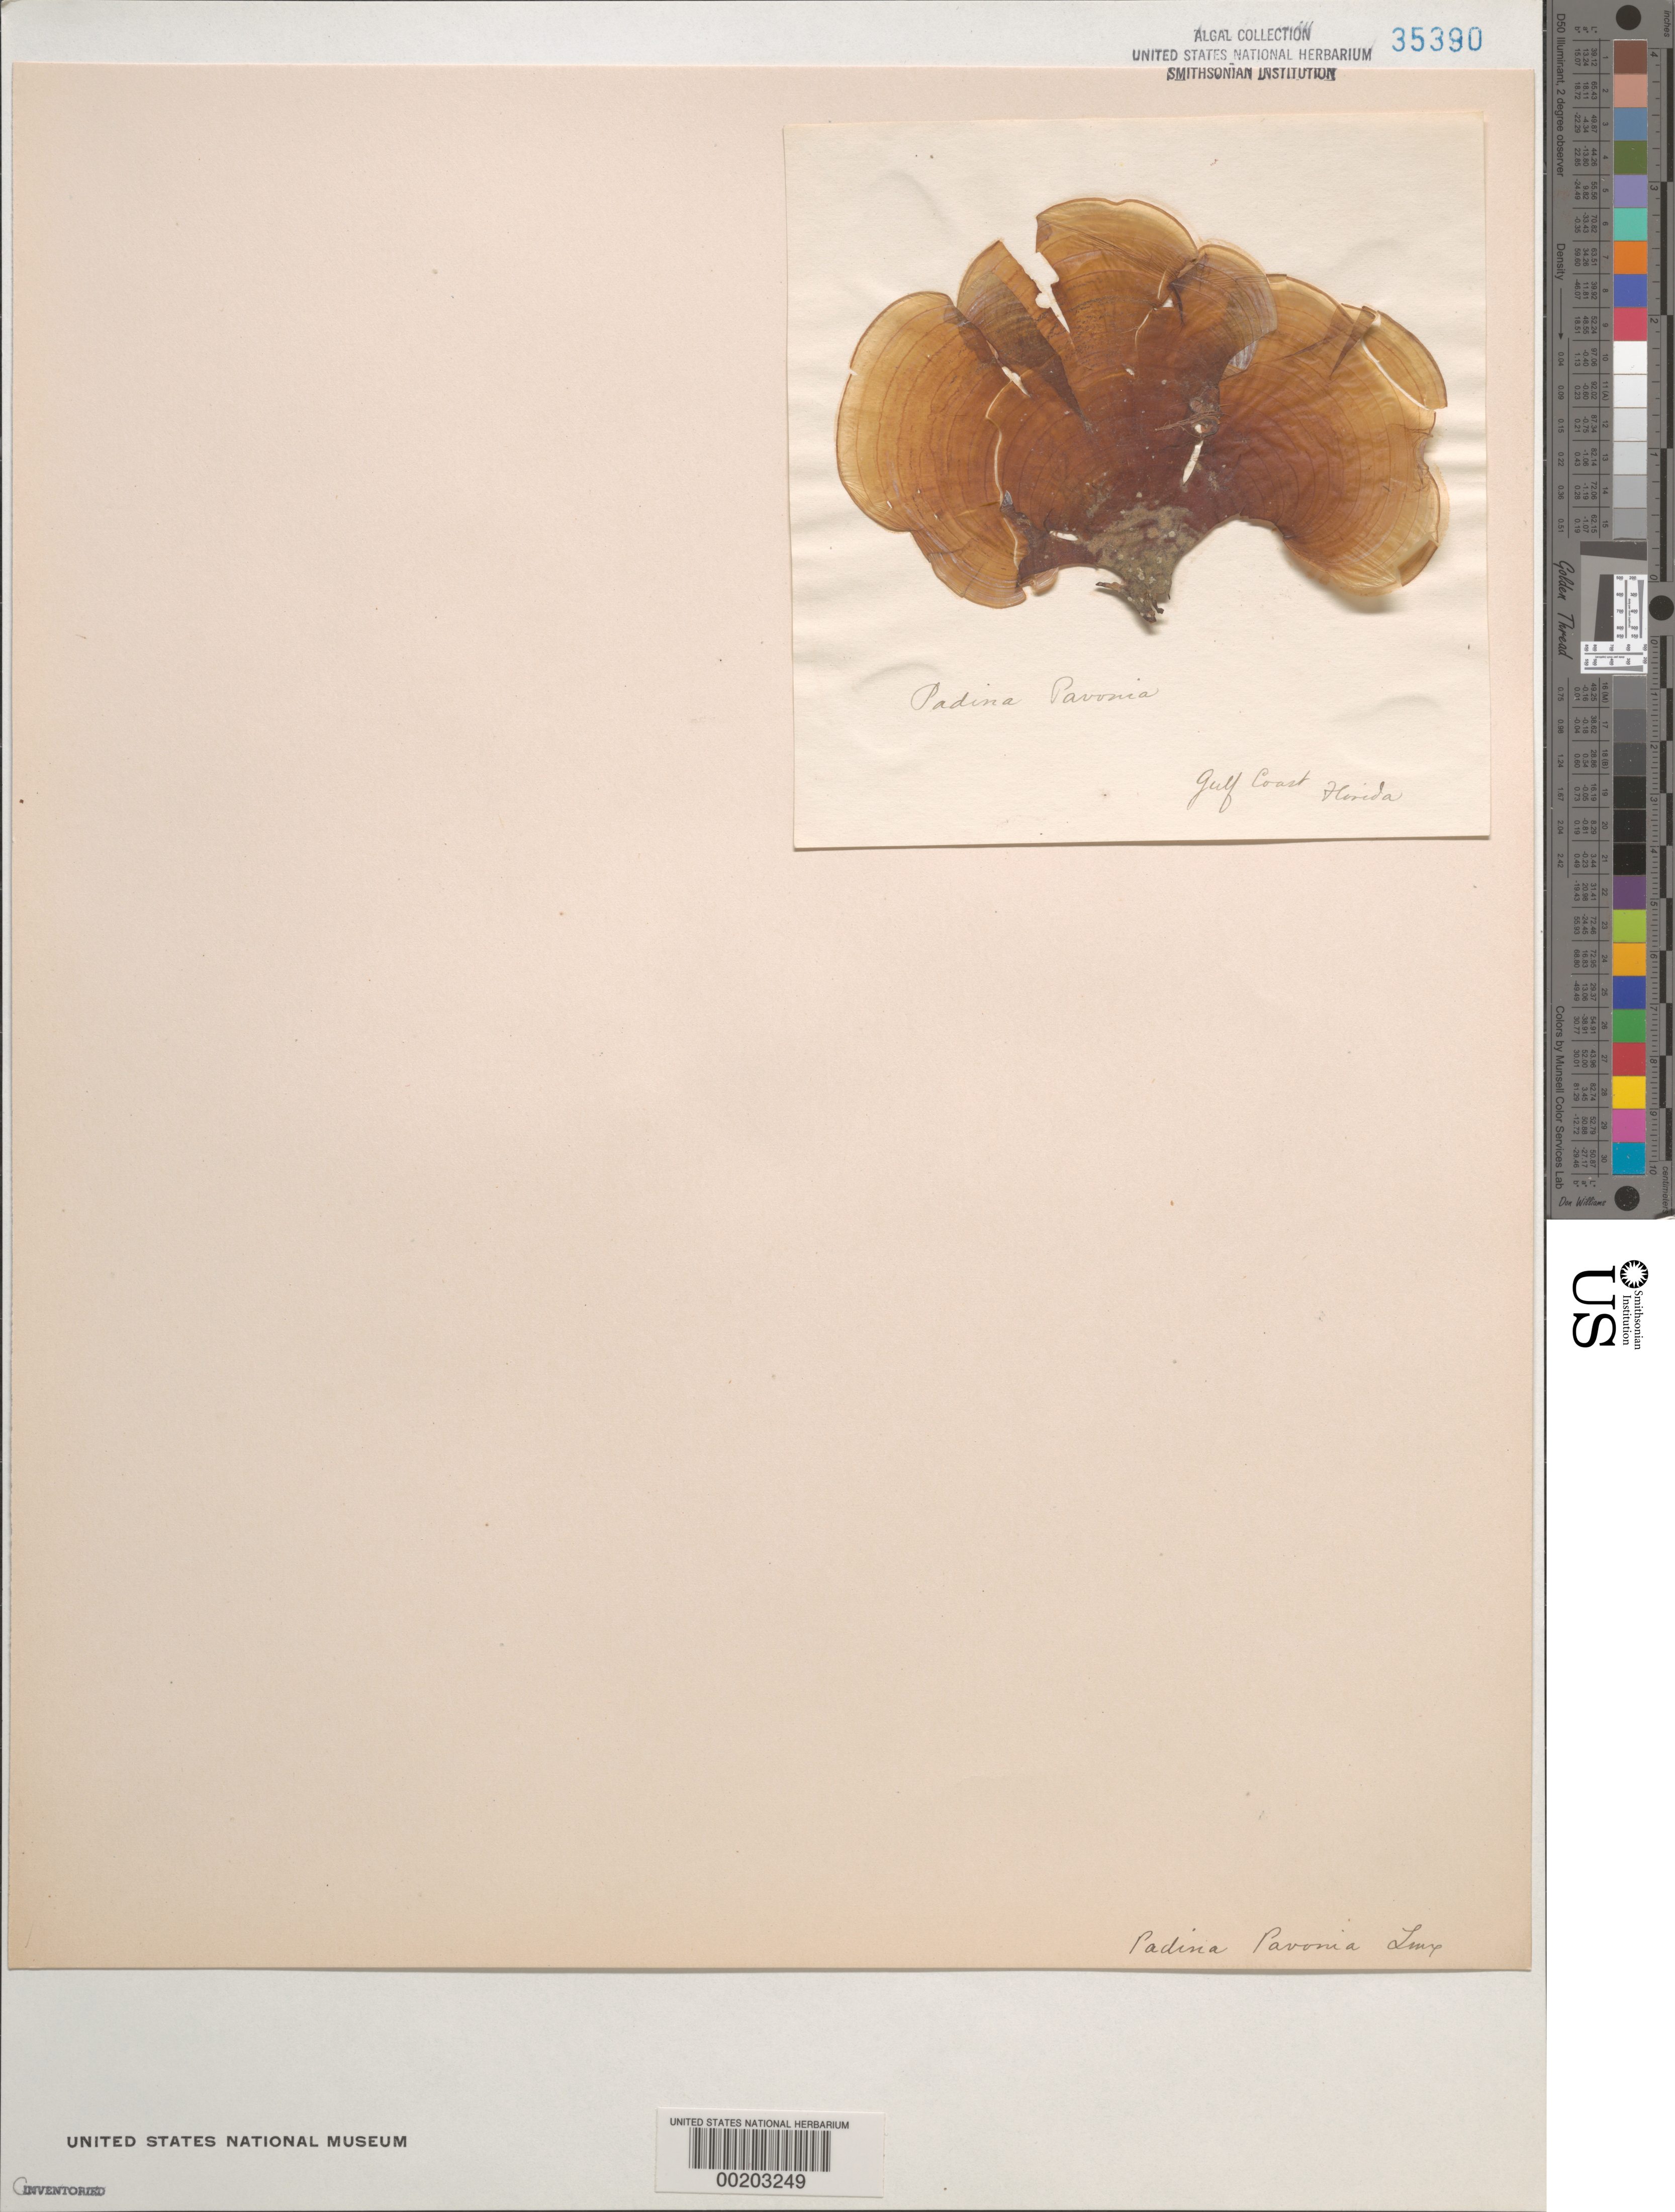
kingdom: Chromista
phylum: Ochrophyta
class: Phaeophyceae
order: Dictyotales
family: Dictyotaceae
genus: Padina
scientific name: Padina pavonica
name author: (L.) Thivy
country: United States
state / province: Florida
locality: Gulf of Mexico coast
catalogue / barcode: US 35390